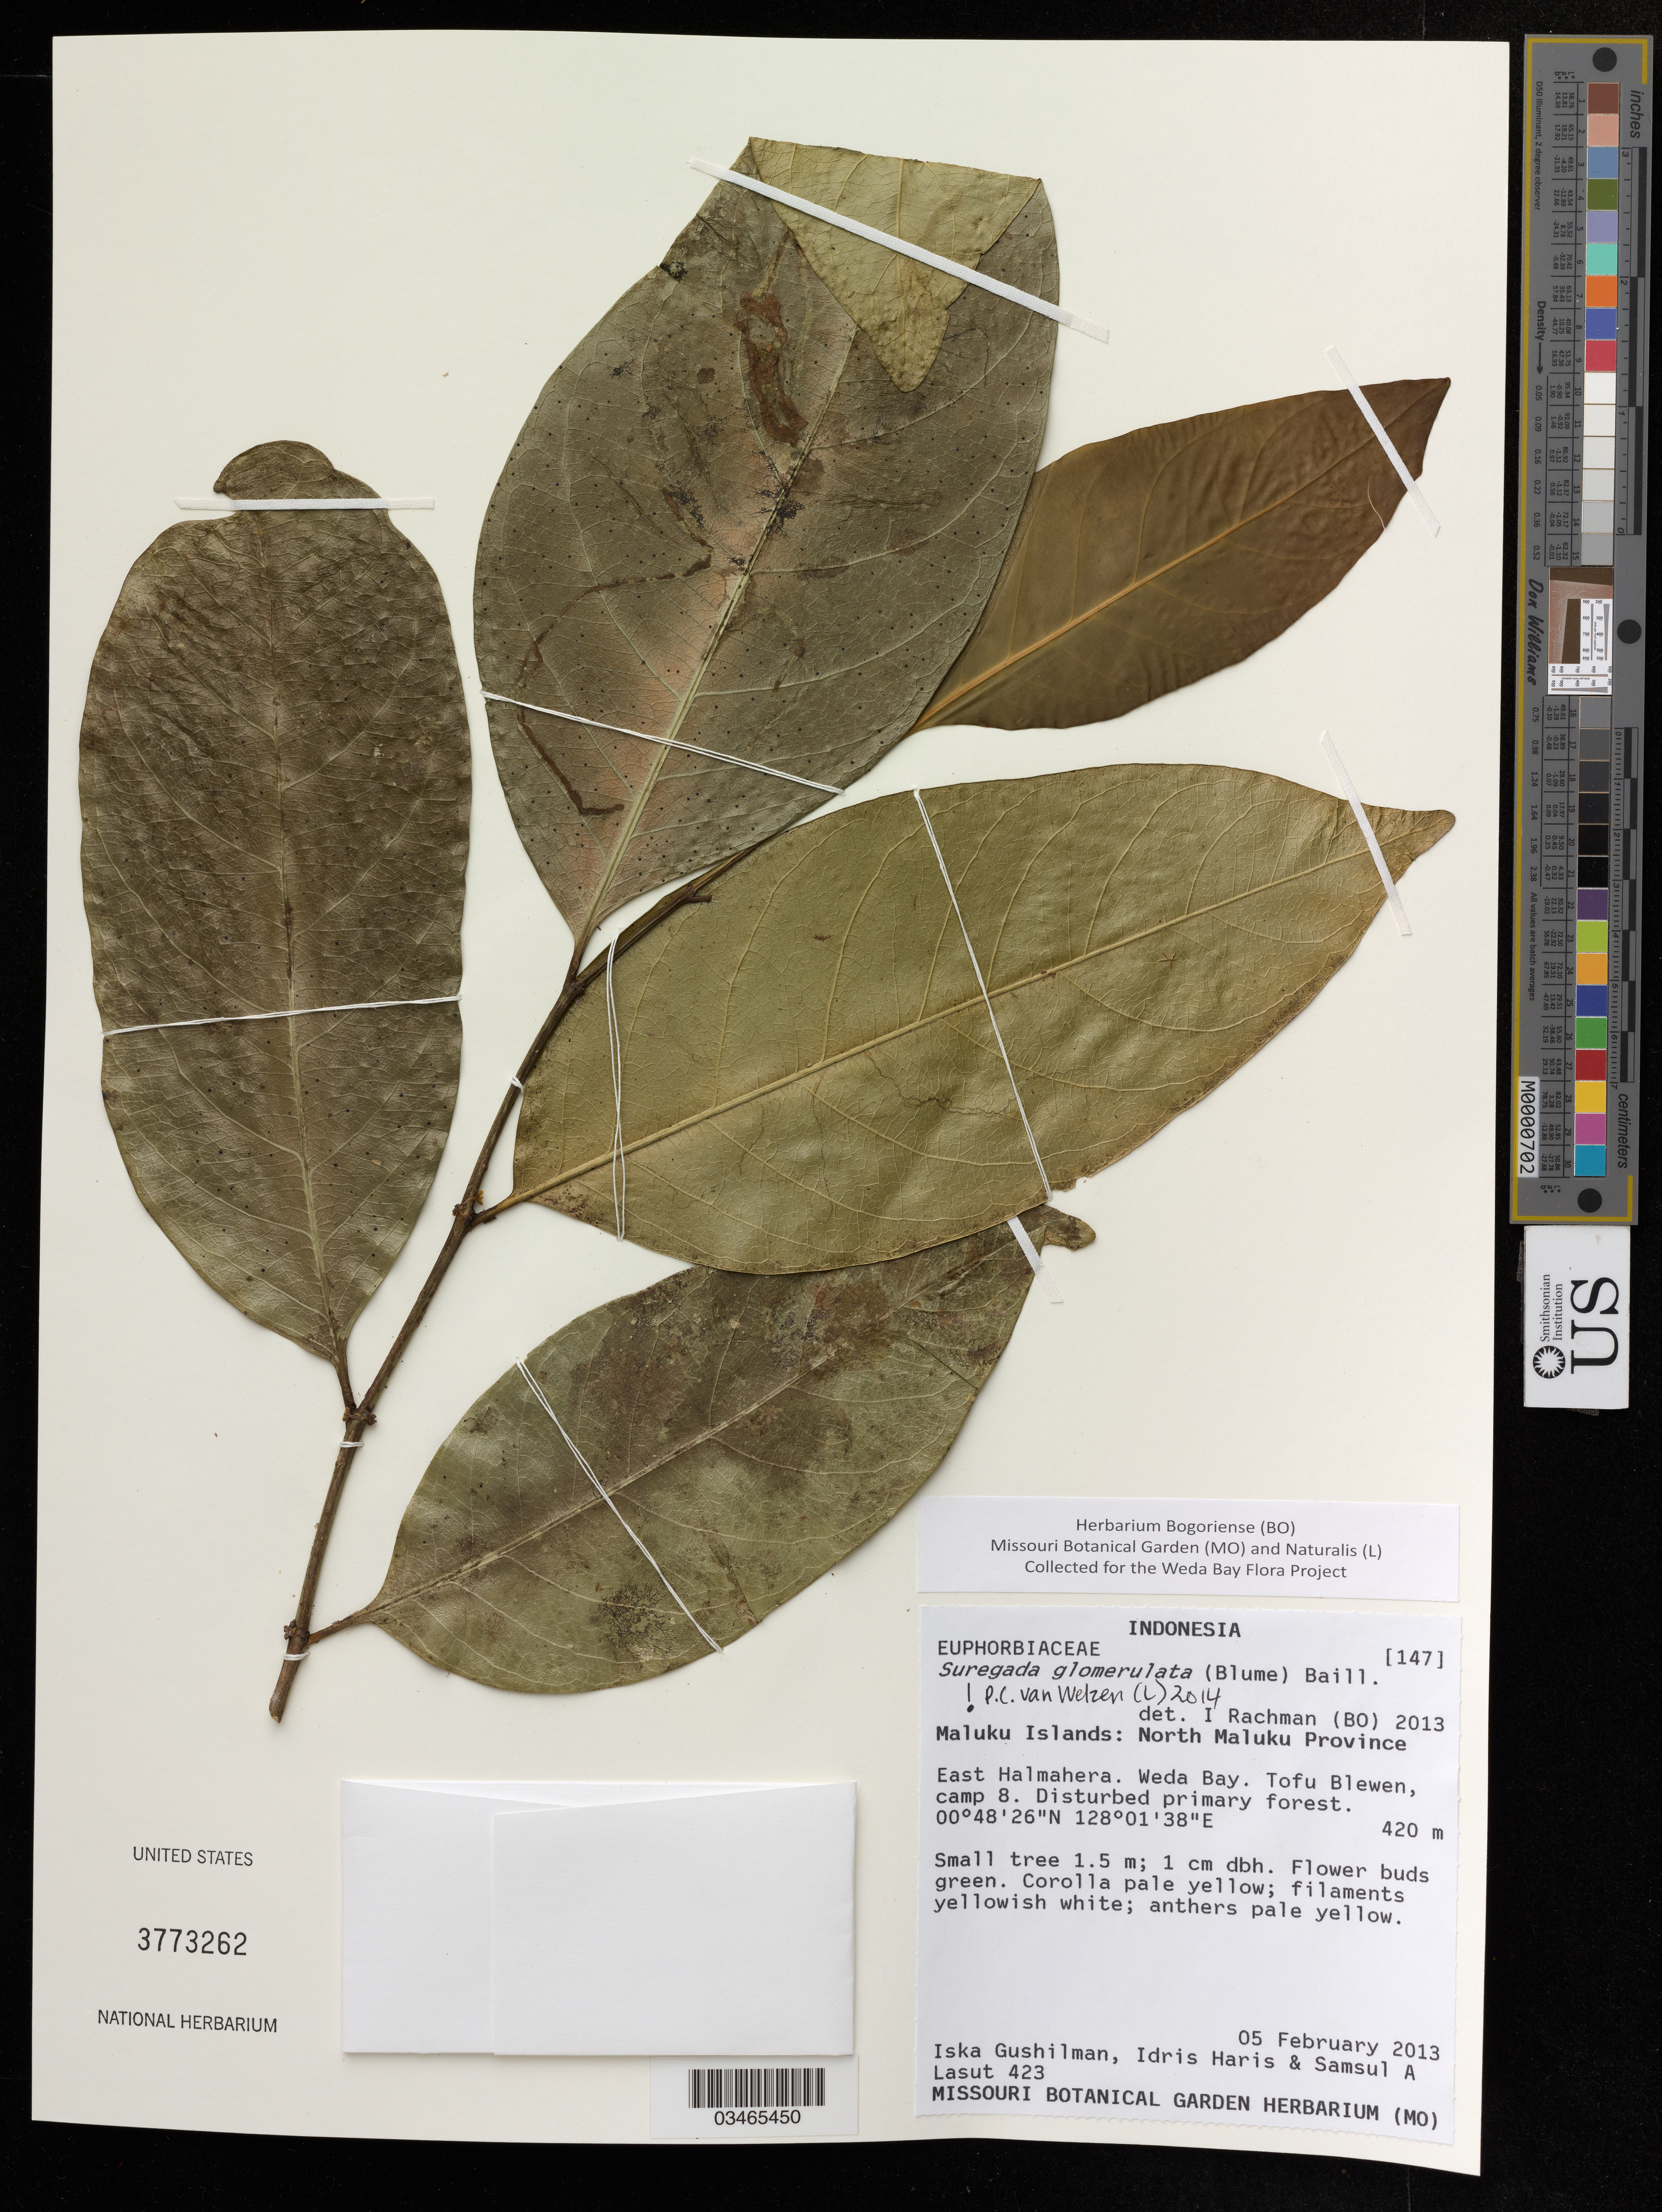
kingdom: Plantae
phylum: Tracheophyta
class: Magnoliopsida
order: Malpighiales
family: Euphorbiaceae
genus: Suregada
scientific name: Suregada glomerulata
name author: (Blume) Baill.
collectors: I. Gushilman, I. Haris & S. Lasut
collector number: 423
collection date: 2013-02-05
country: Indonesia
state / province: Maluku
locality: Maluku Islands: Norht Maluku Province, East Halmahera, Weda Bay, Tofu Blewen, camp 8.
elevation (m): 420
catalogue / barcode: US 3773262